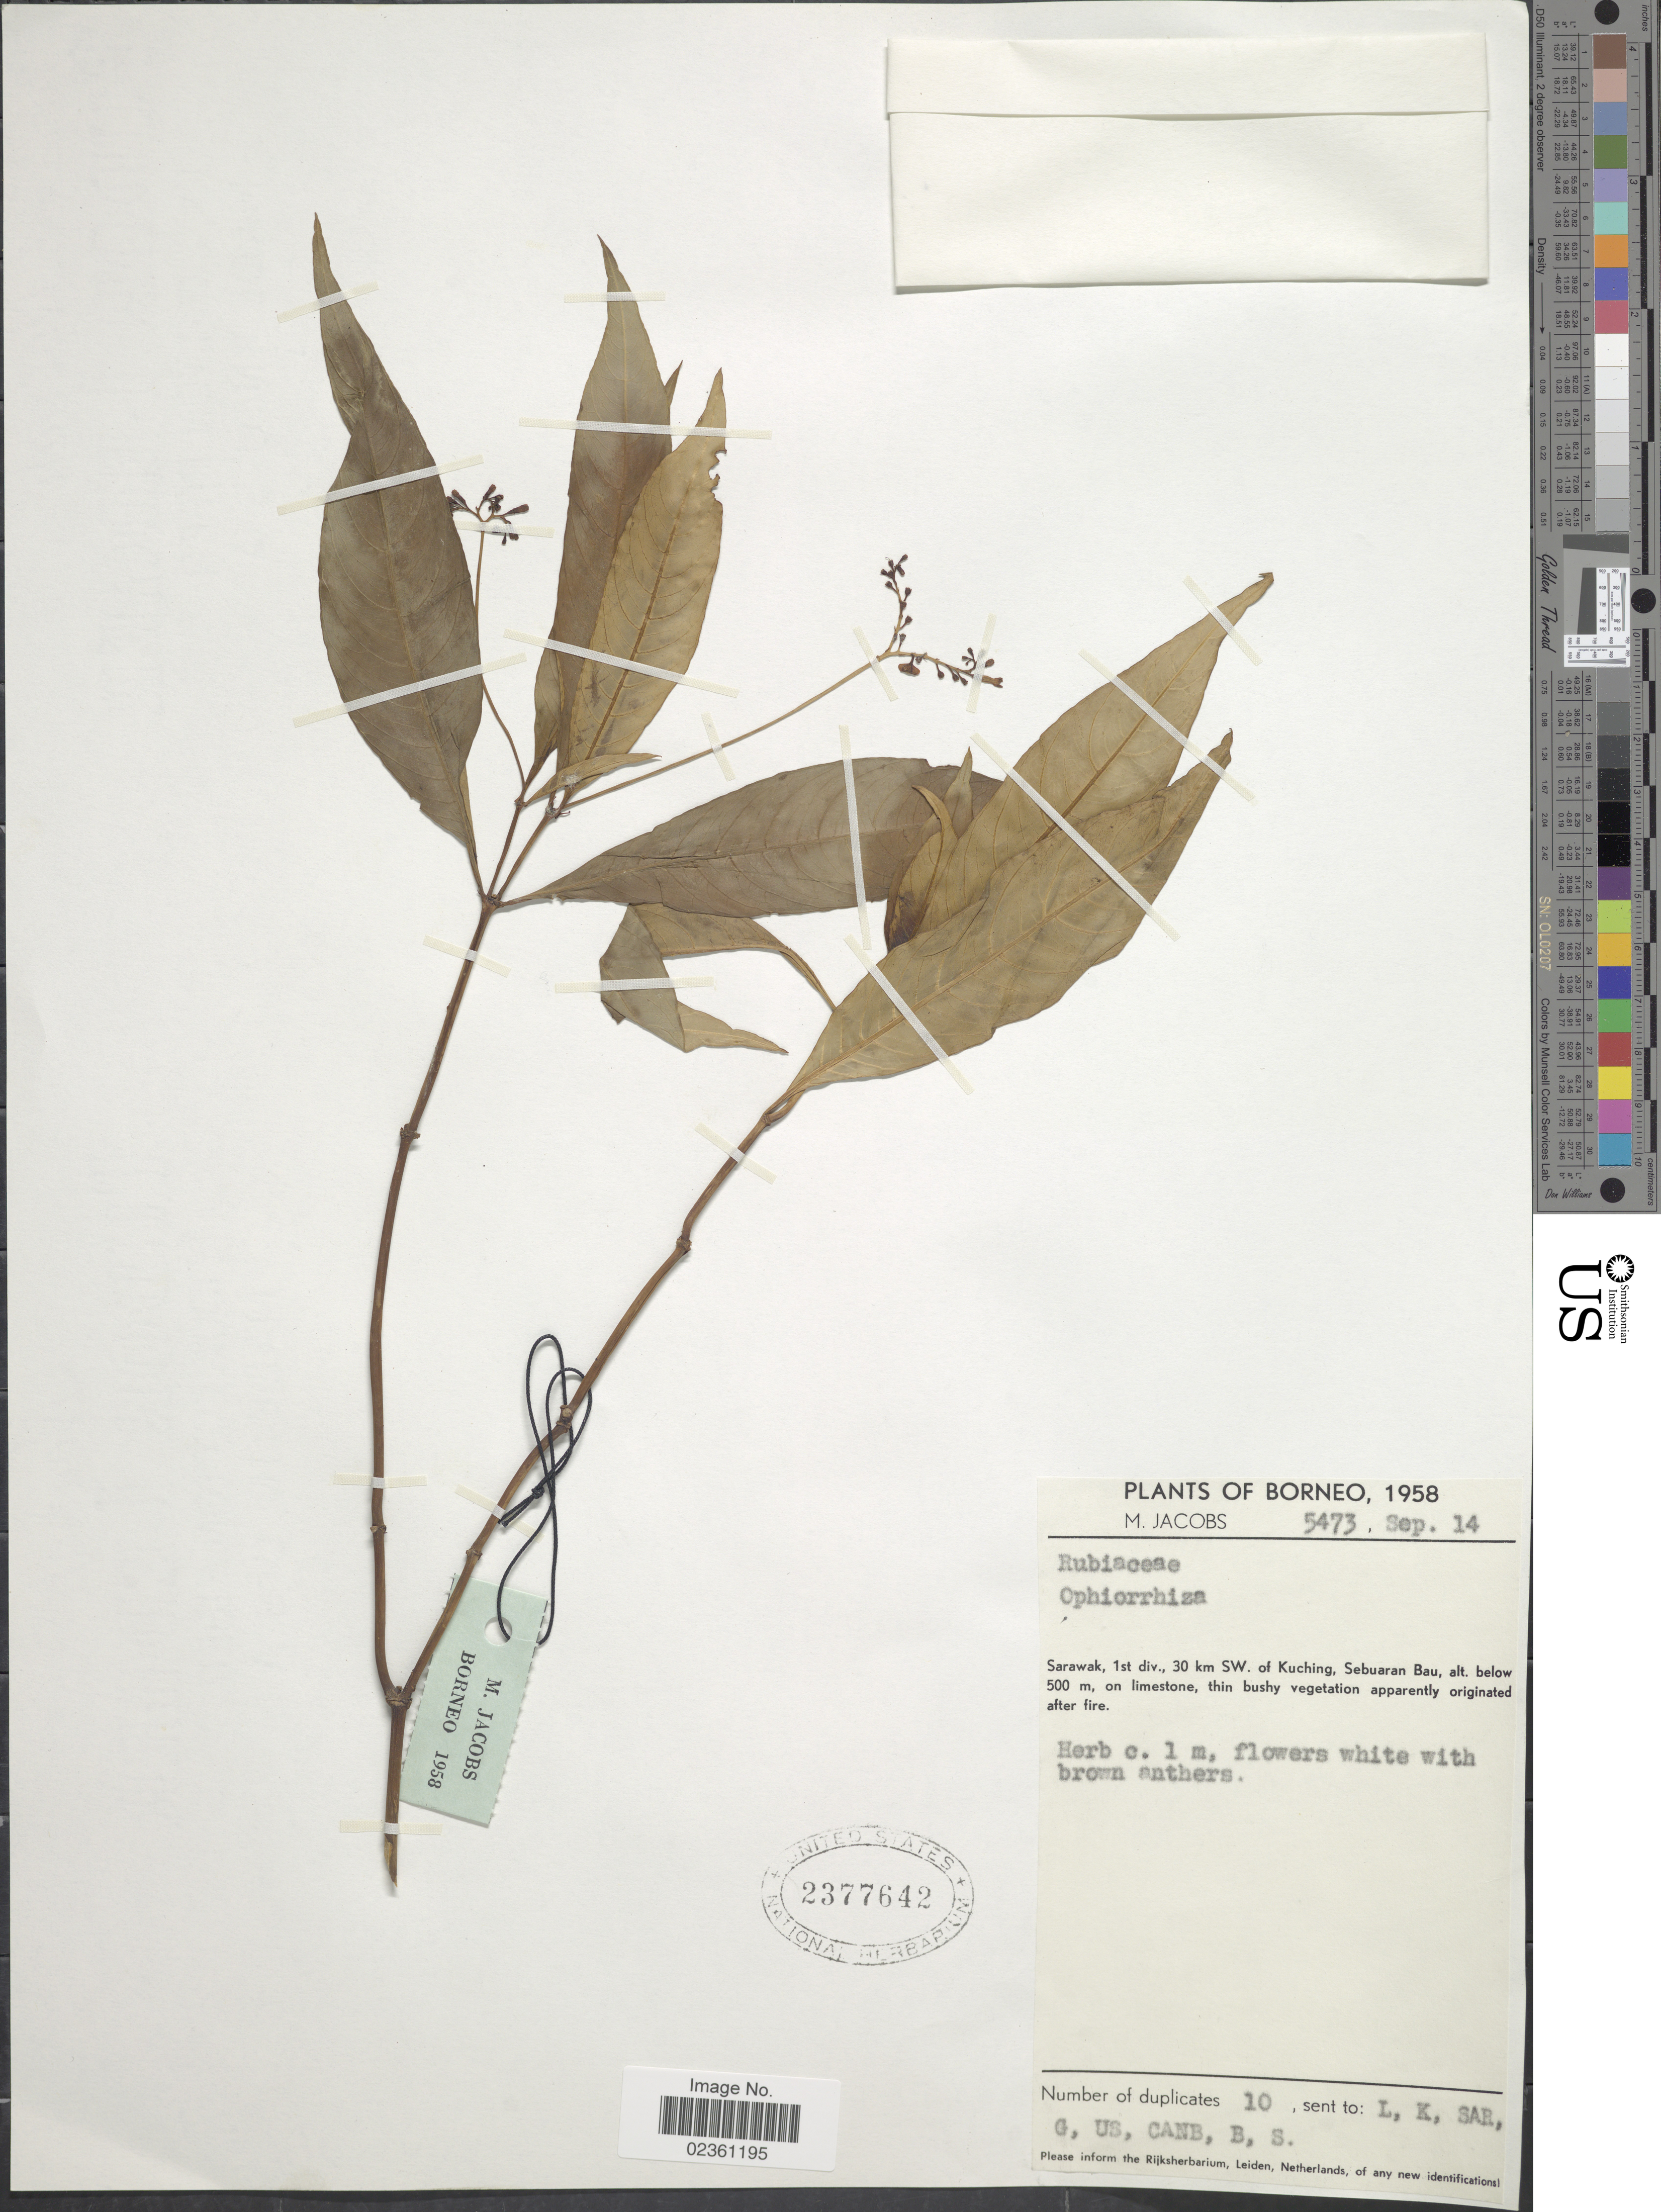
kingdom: Plantae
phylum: Tracheophyta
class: Magnoliopsida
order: Gentianales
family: Rubiaceae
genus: Ophiorrhiza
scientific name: Ophiorrhiza sp.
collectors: M. Jacobs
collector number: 5473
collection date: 1958-09-14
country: Malaysia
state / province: Sarawak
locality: Borneo, 1st div., 30 km SW of Kuching, Sebuaran Bau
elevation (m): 500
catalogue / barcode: US 2377642